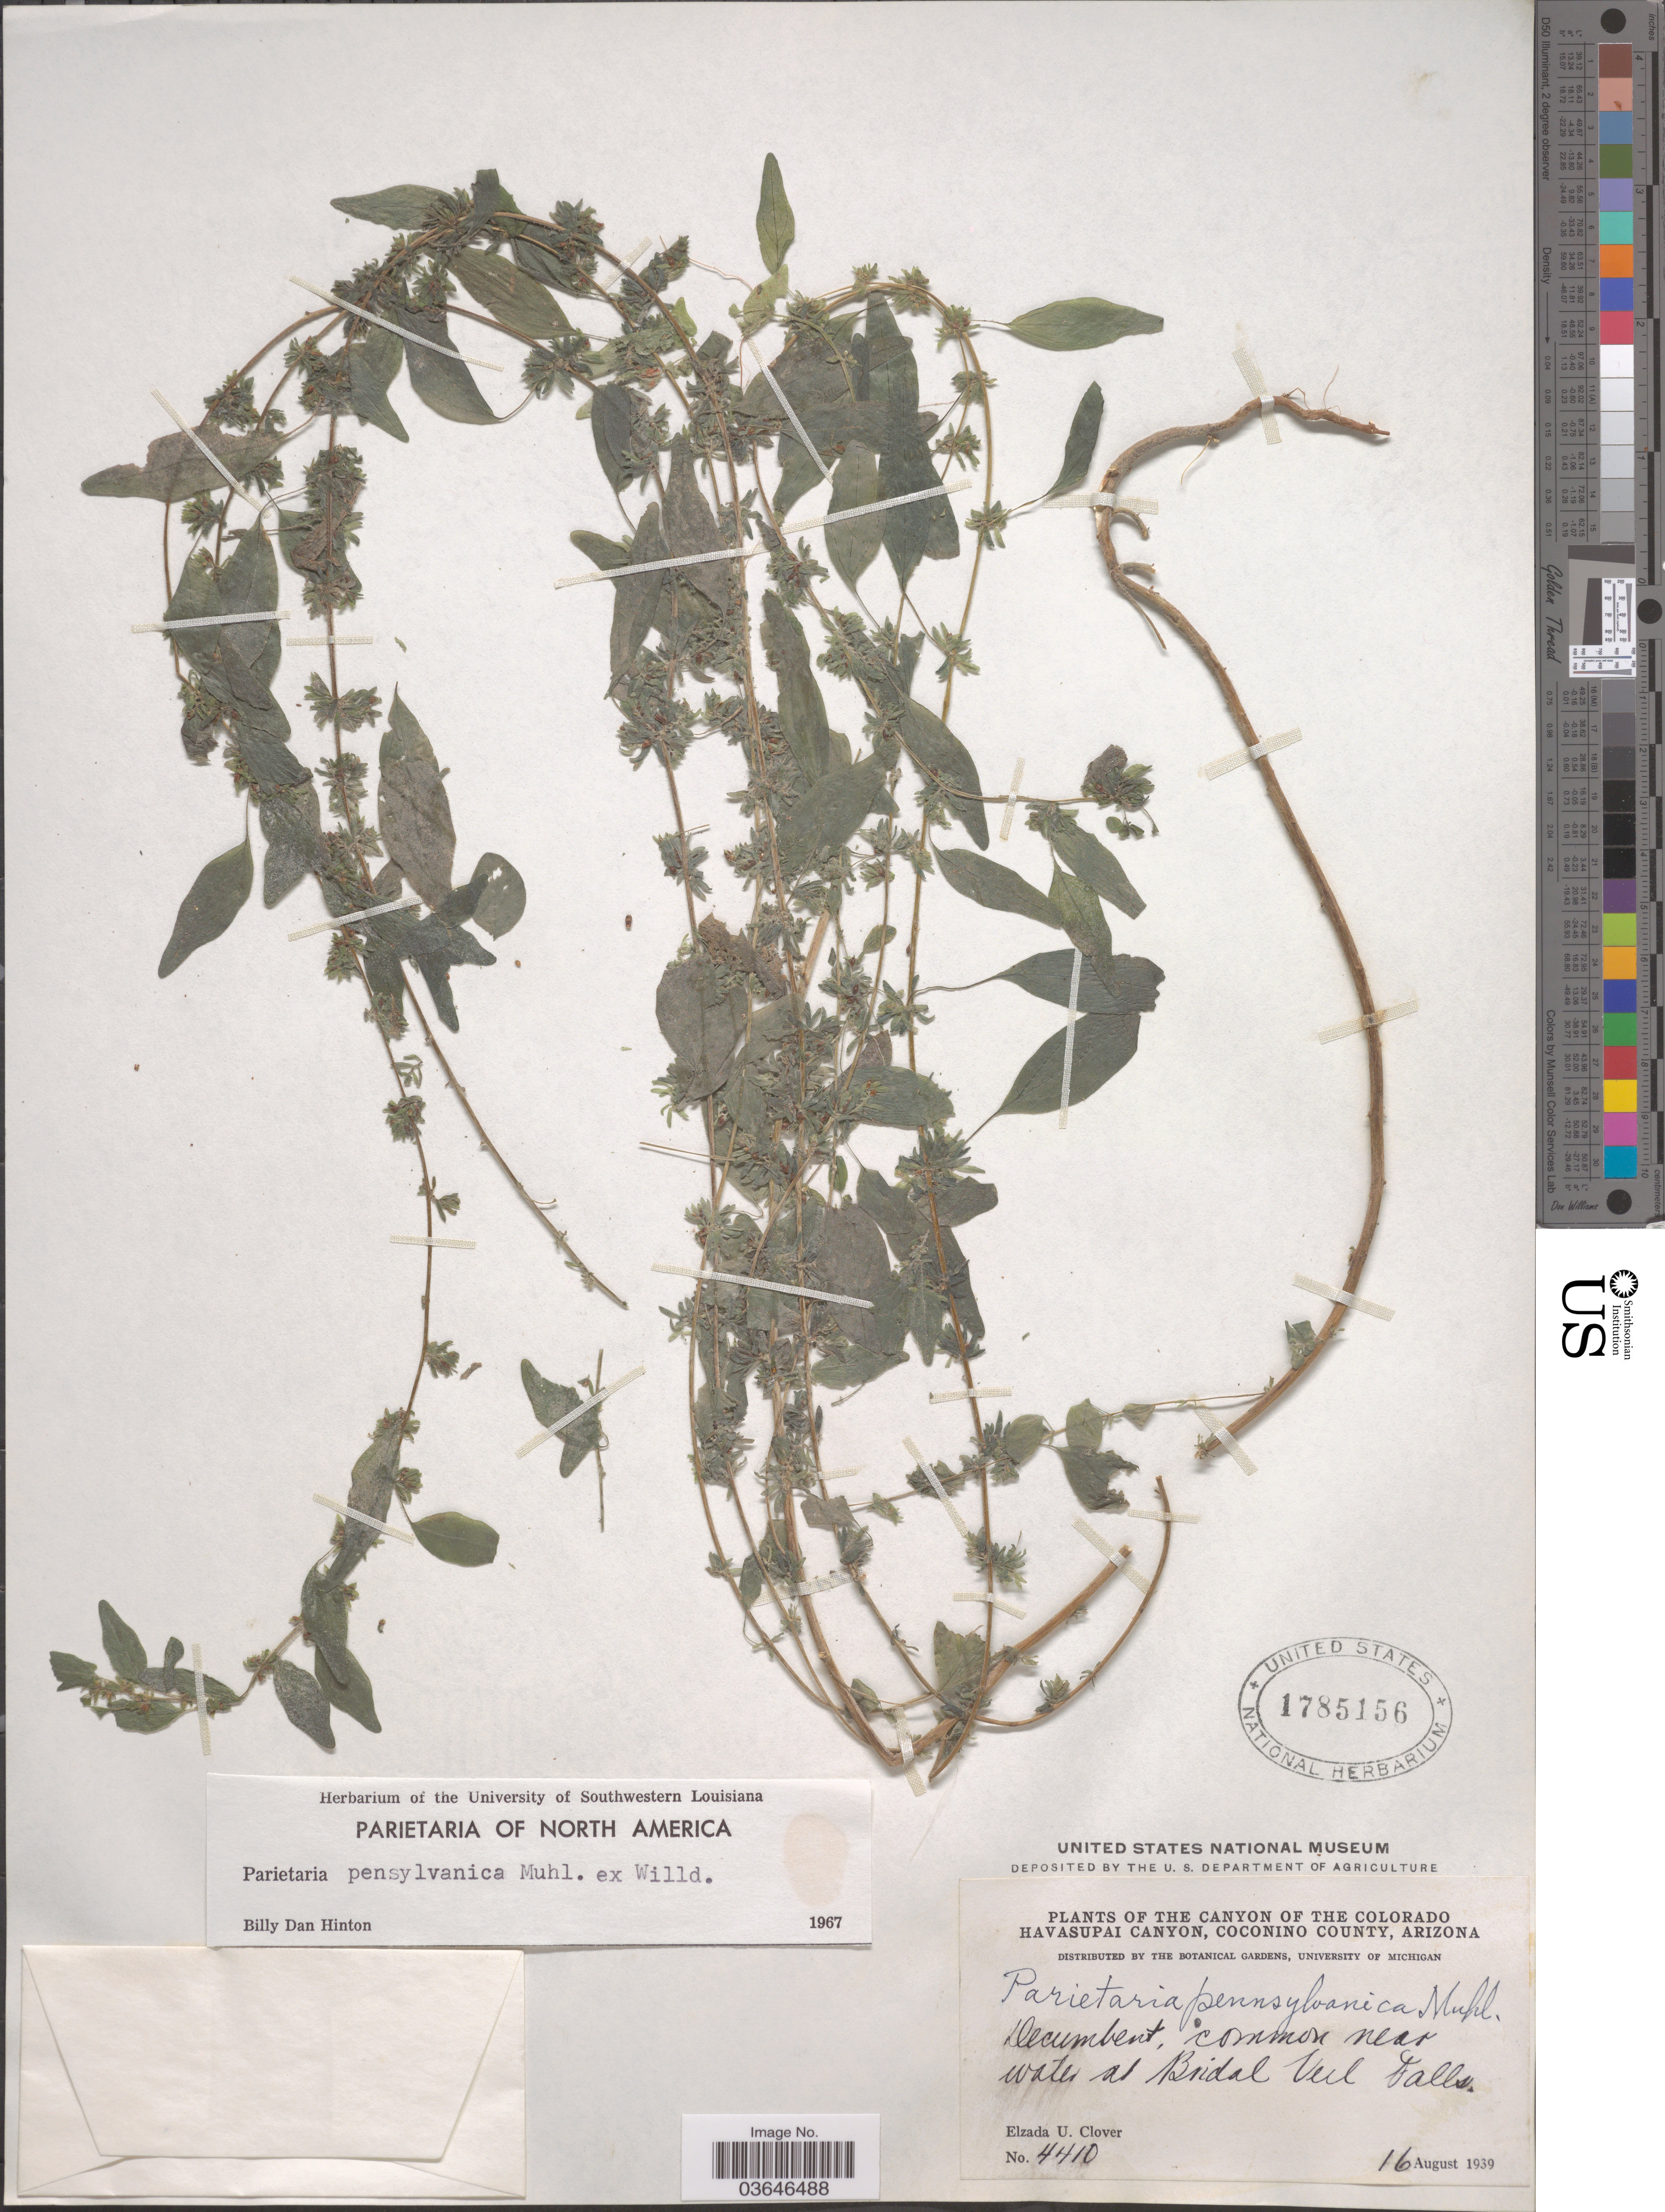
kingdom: Plantae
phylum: Tracheophyta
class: Magnoliopsida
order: Rosales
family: Urticaceae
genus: Parietaria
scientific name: Parietaria pensylvanica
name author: Muhl. ex Willd.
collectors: E. U. Clover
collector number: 4410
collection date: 1939-08-16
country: United States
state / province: Arizona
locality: Tha Canyon of the Colorado Havasupai Canyon, Coconino County. Common near water at Bridal Veil Falls.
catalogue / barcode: US 1785156